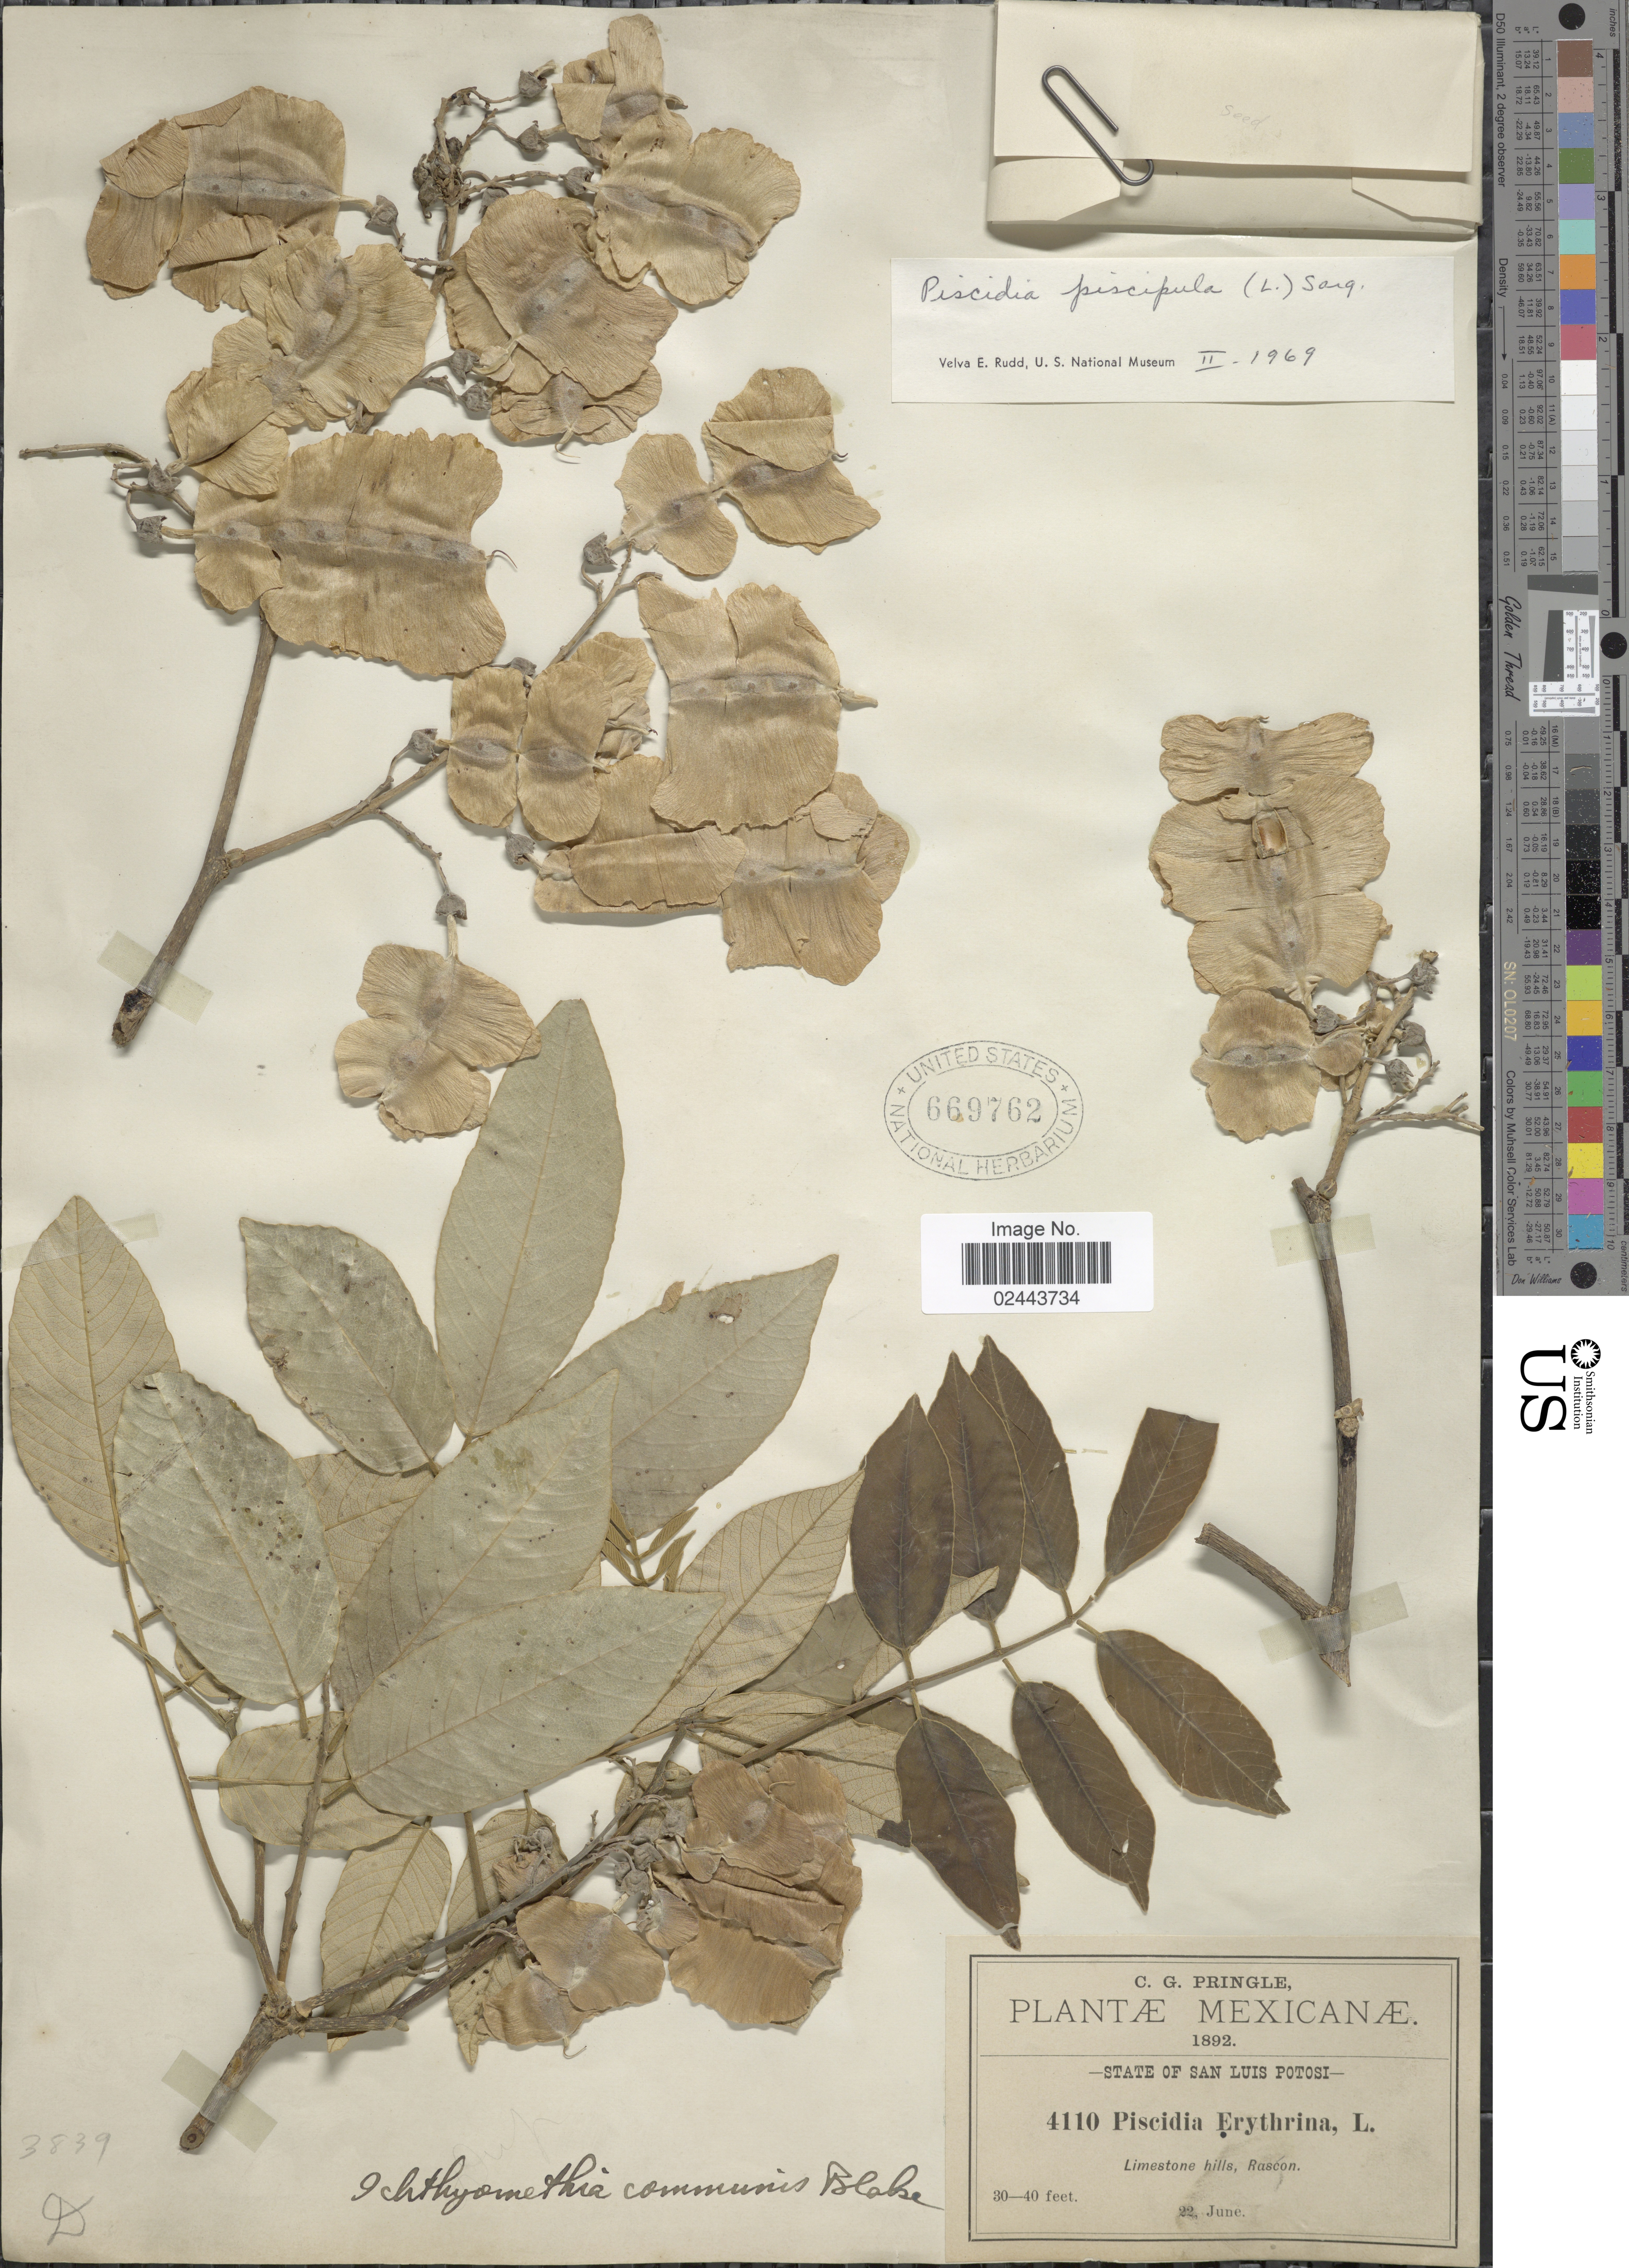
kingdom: Plantae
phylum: Tracheophyta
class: Magnoliopsida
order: Fabales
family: Fabaceae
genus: Piscidia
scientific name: Piscidia piscipula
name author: (L.) Sarg.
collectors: C. G. Pringle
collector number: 4110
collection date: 1892-06-22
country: Mexico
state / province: San Luis Potosí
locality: Limestone hills, Rascon.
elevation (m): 9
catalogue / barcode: US 669762